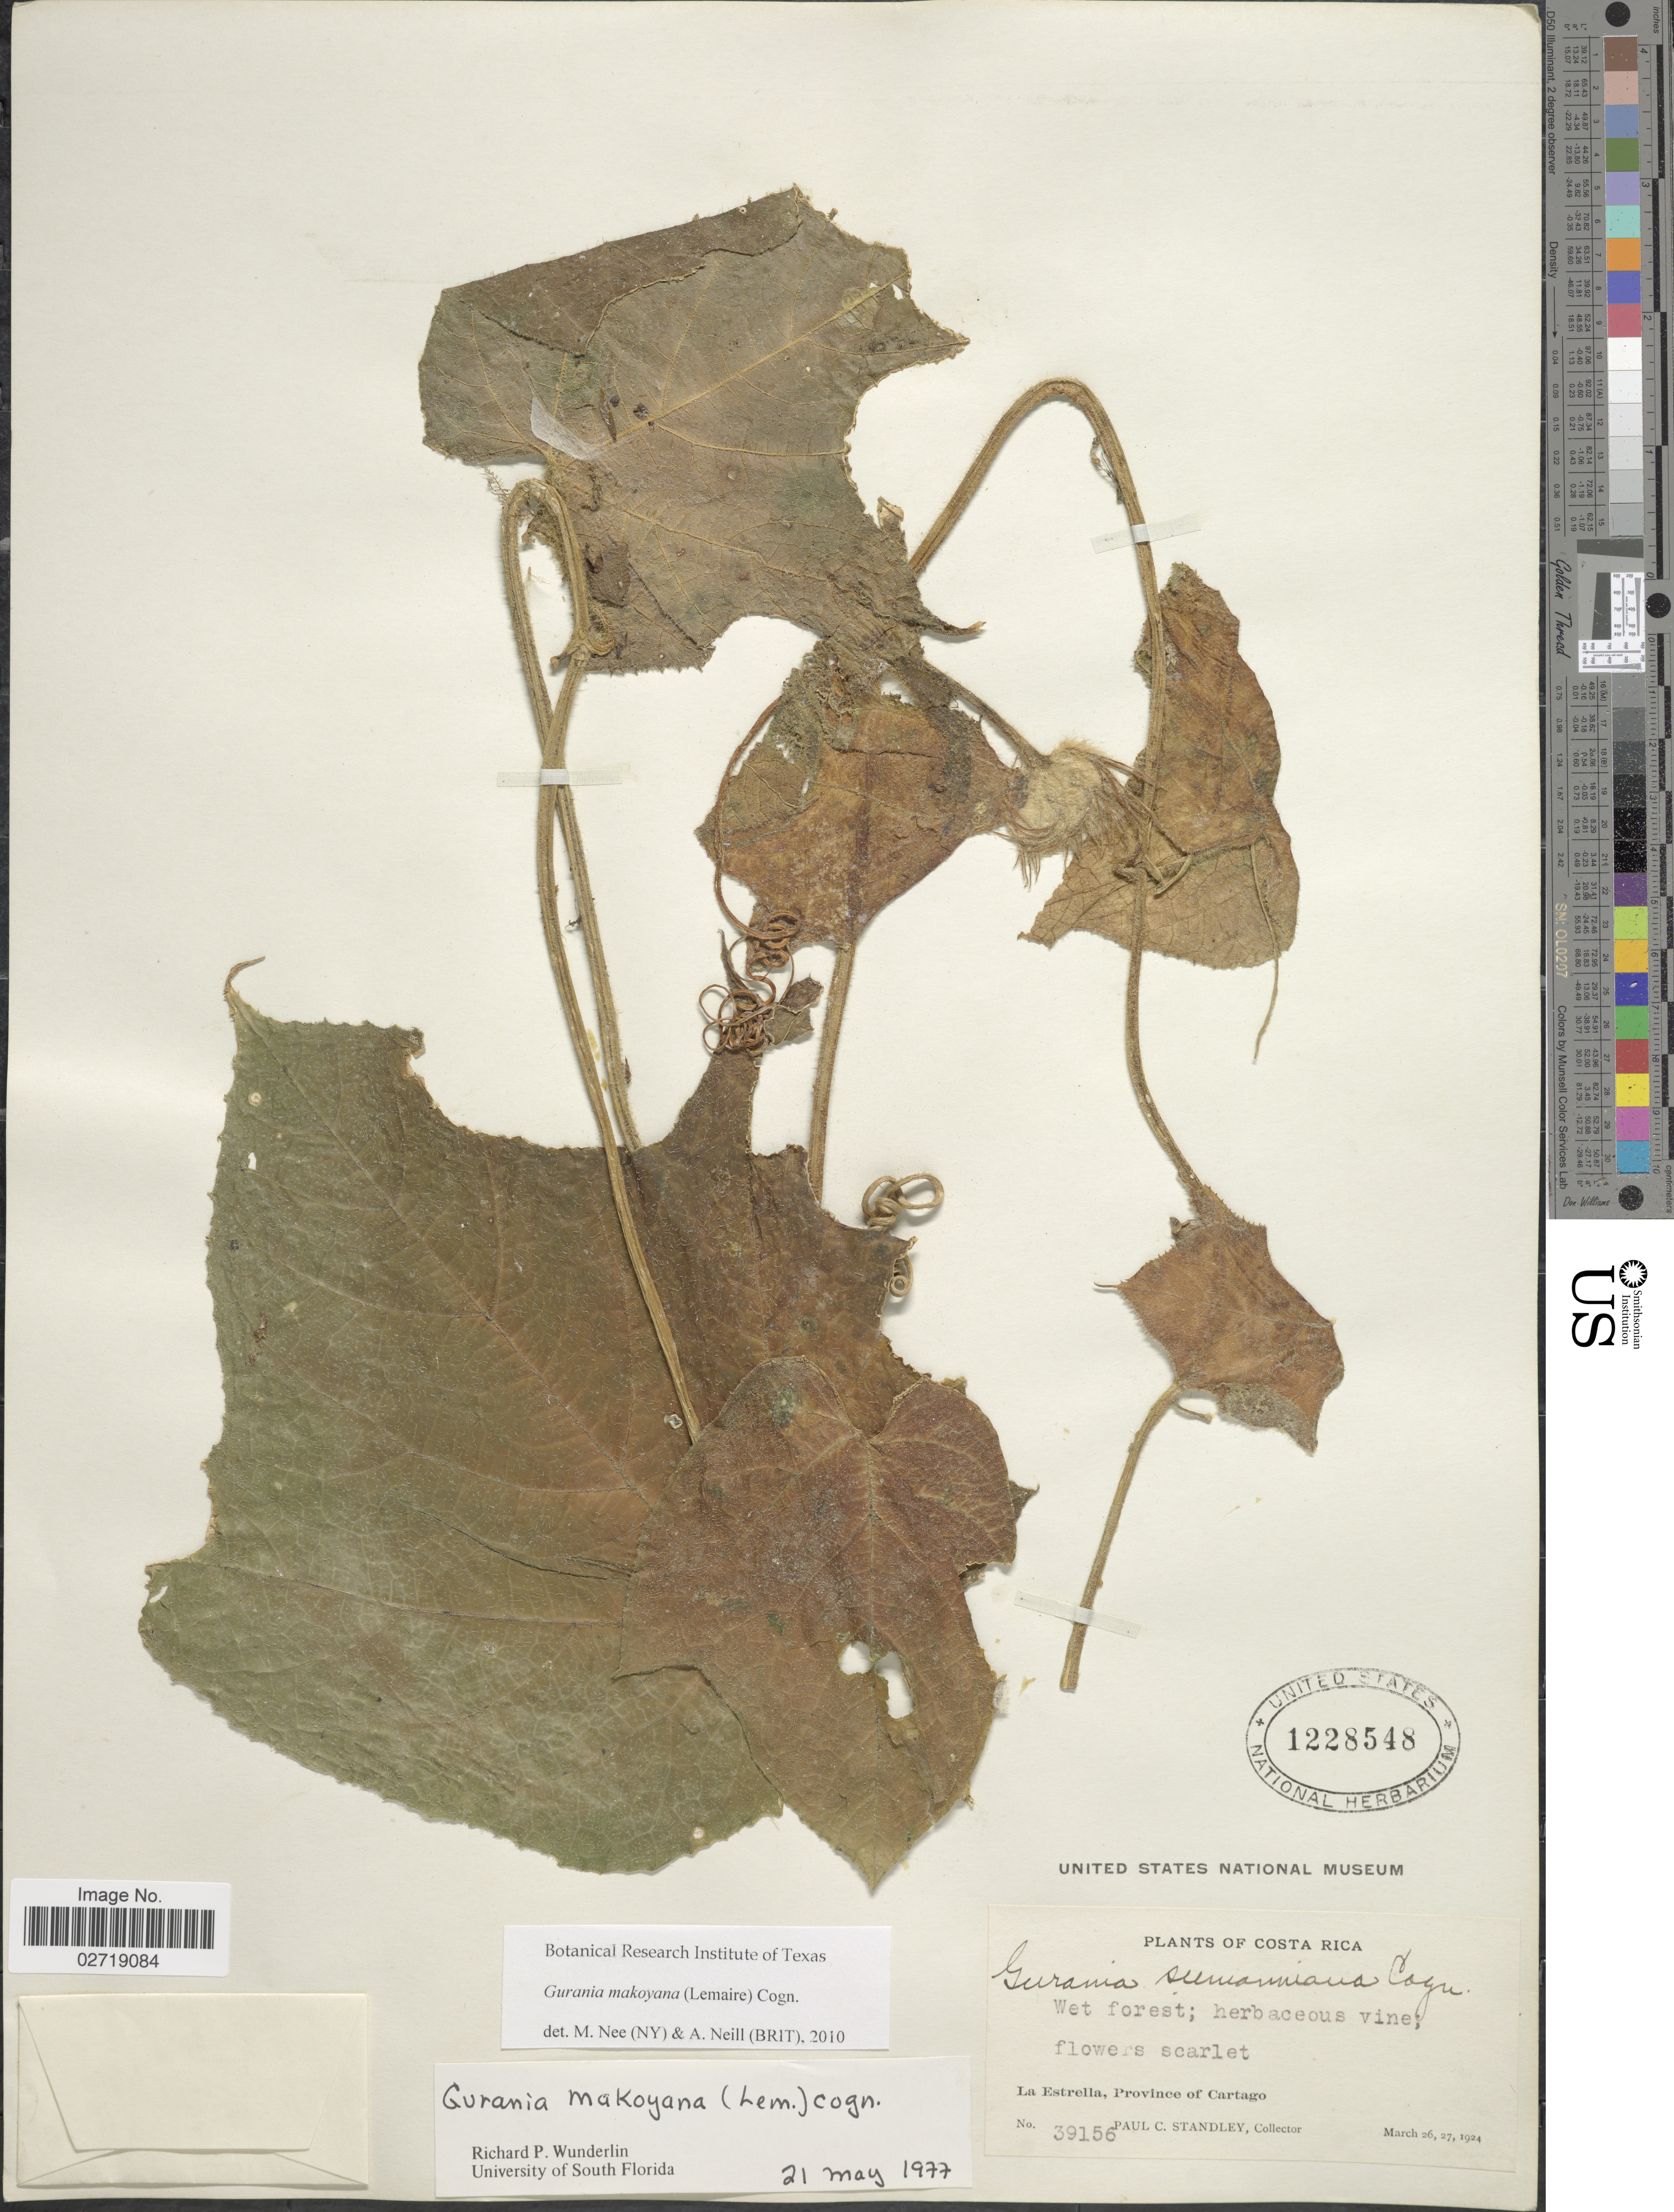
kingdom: Plantae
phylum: Tracheophyta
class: Magnoliopsida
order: Cucurbitales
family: Cucurbitaceae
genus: Gurania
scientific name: Gurania makoyana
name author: (Lem.) Cogn.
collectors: P. C. Standley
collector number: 39156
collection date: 1924-03-26/1924-03-27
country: Costa Rica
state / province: Cartago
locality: La Estrella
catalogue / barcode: US 1228548